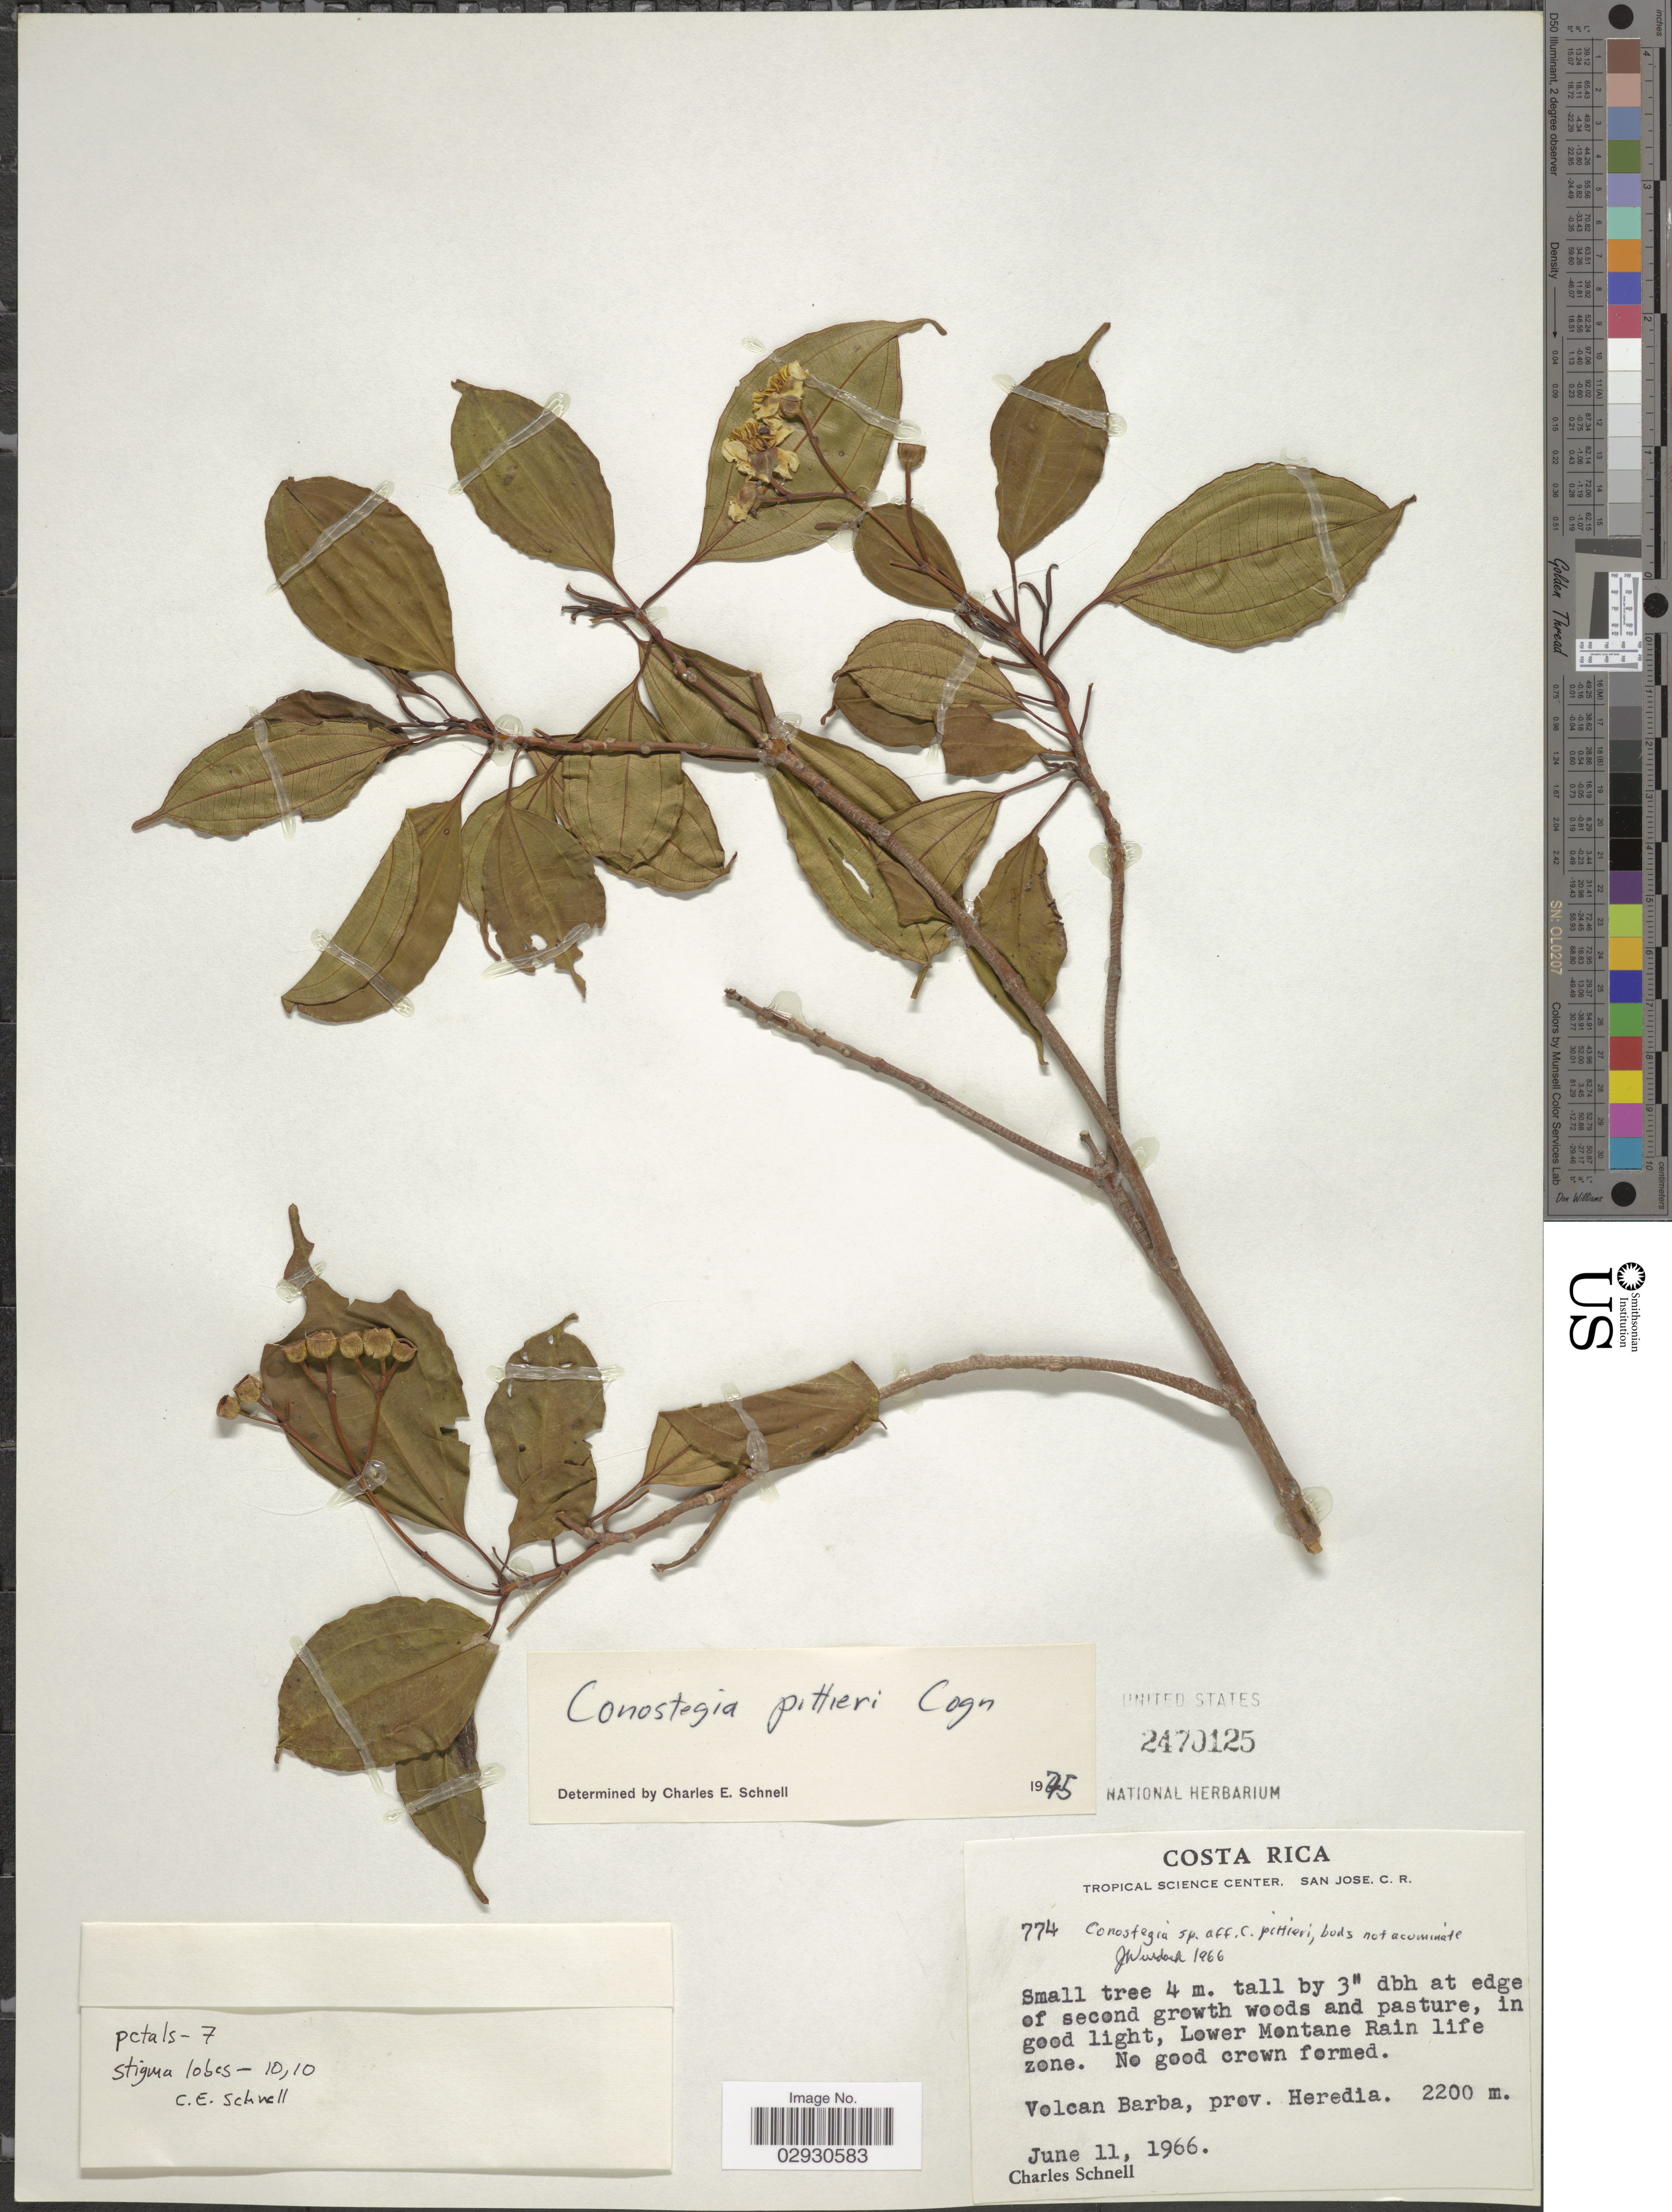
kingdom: Plantae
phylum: Tracheophyta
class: Magnoliopsida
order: Myrtales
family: Melastomataceae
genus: Conostegia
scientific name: Conostegia pittieri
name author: Cogn.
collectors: C. Schnell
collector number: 774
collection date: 1966-06-11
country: Costa Rica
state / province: Heredia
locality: Lower Montane Rain life zone, Volcan Barba.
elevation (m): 2200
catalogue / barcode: US 2470125